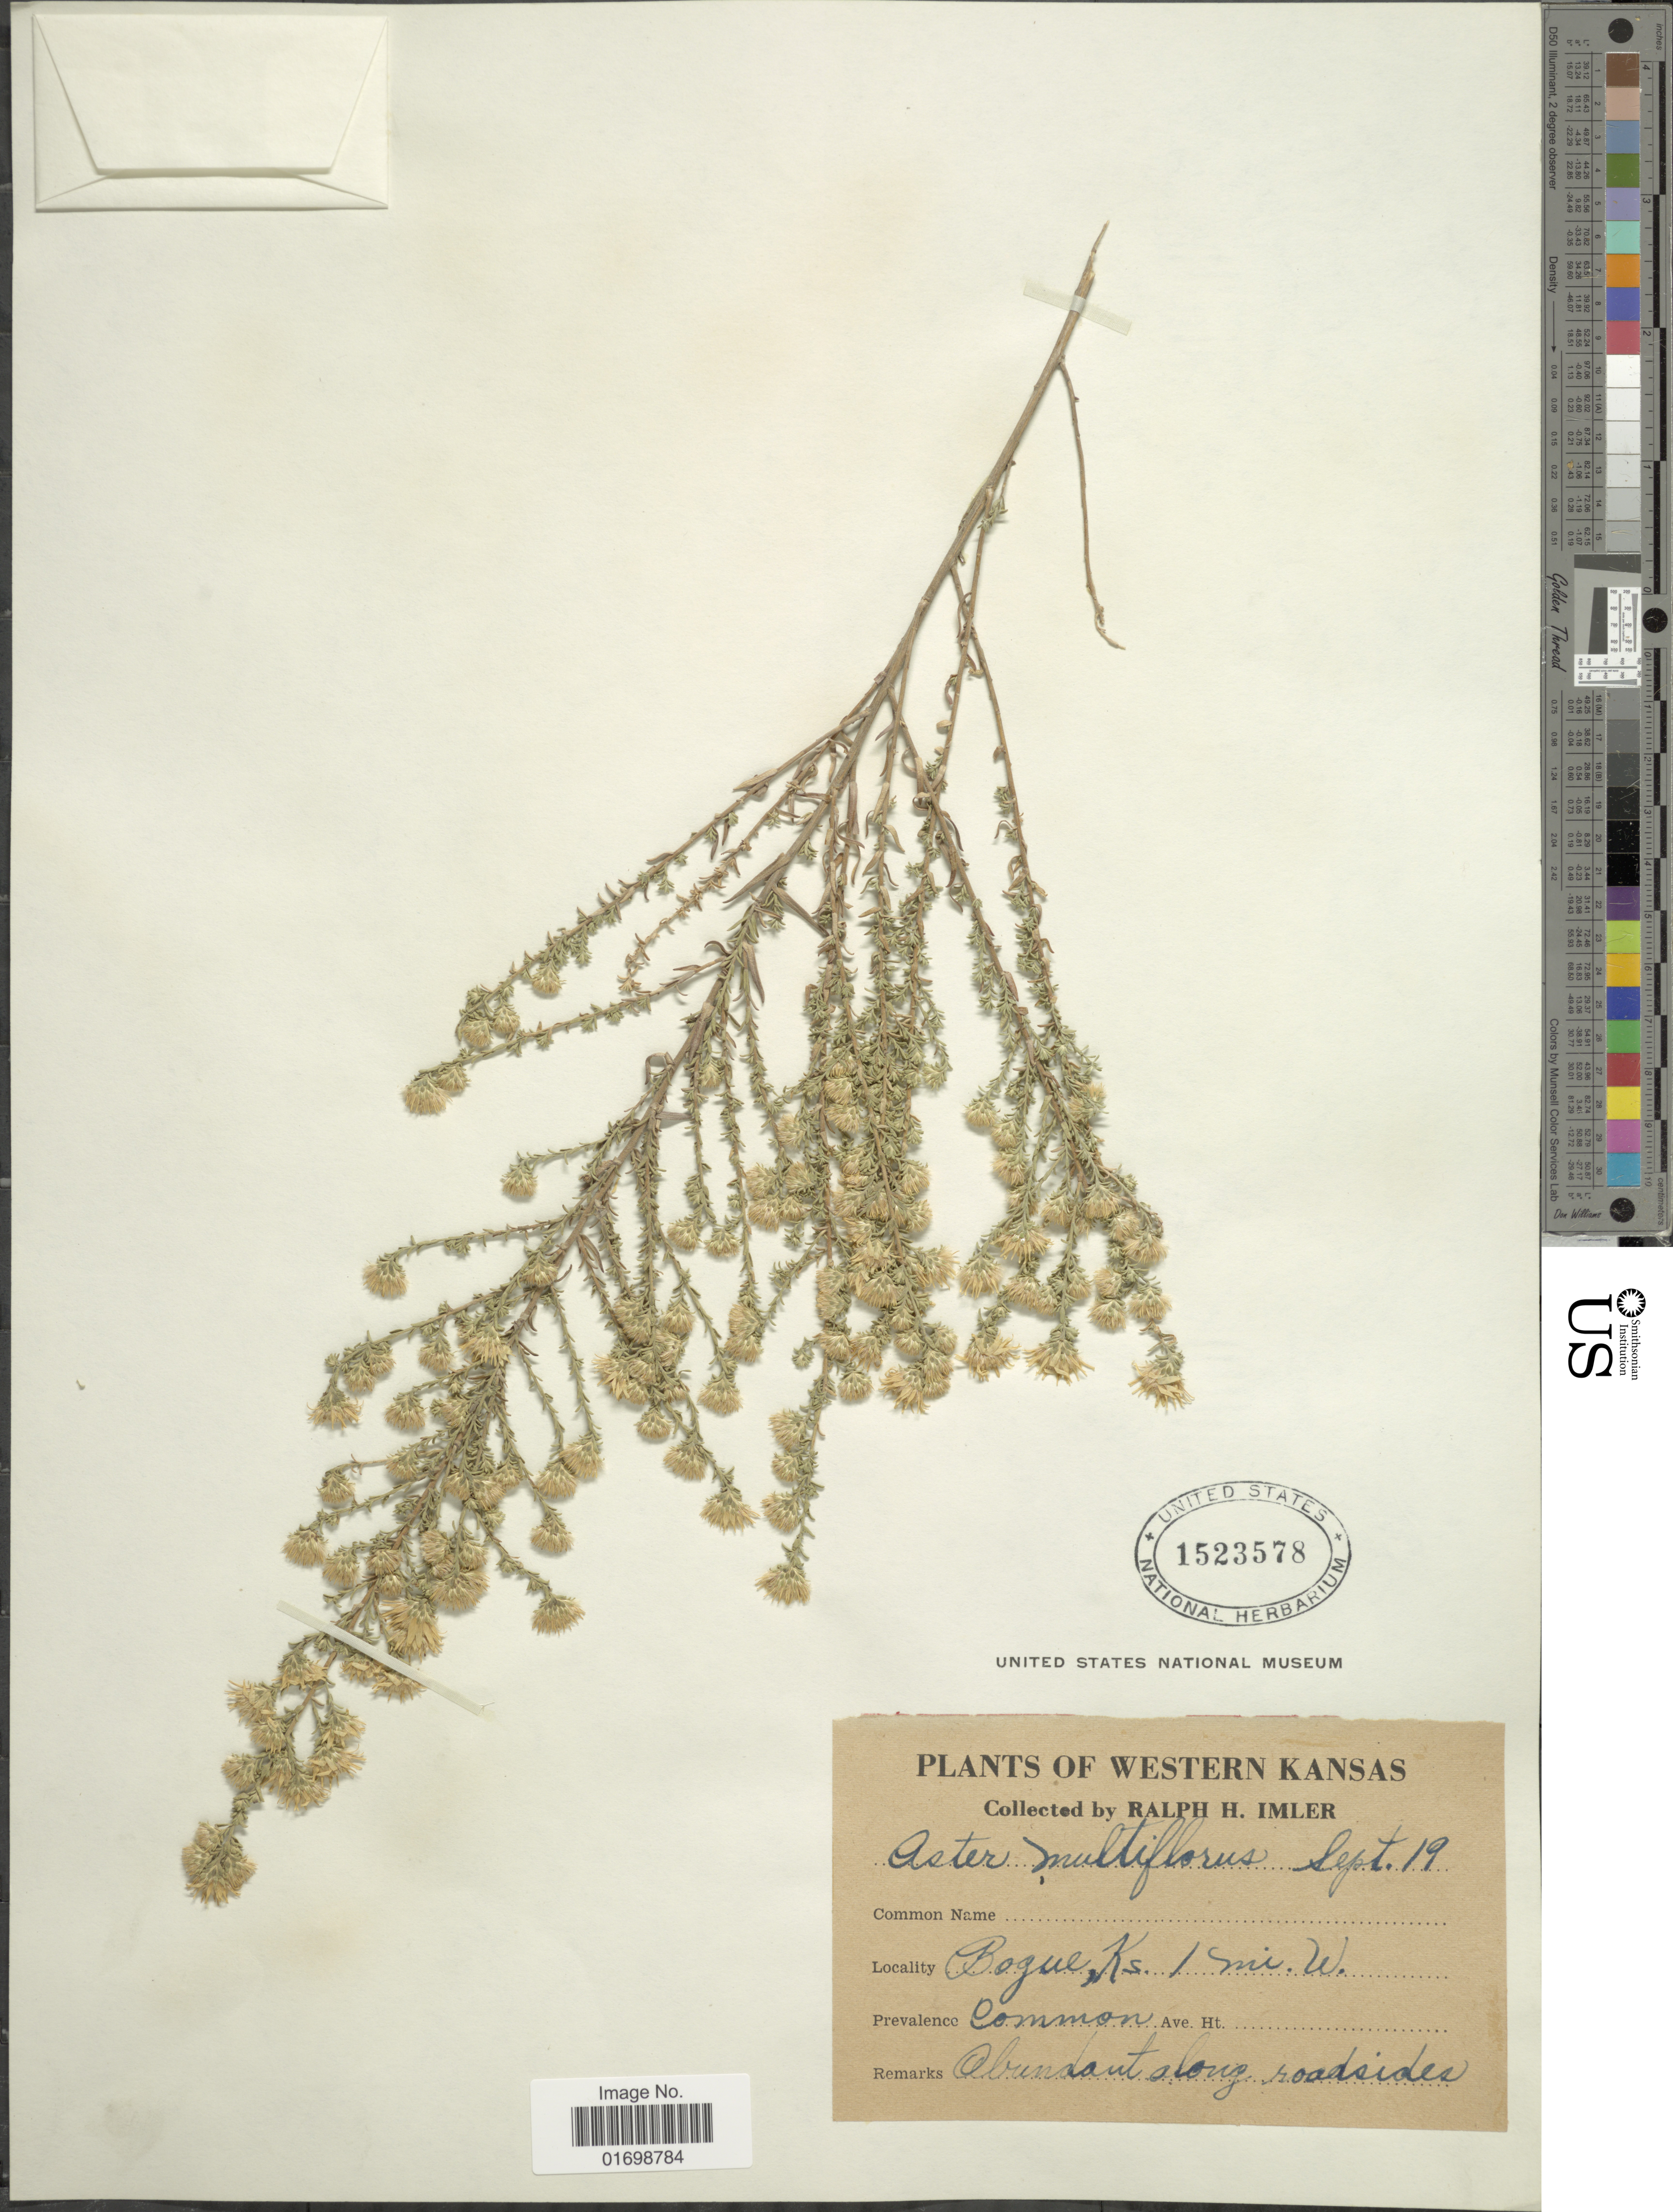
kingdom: Plantae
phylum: Tracheophyta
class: Magnoliopsida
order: Asterales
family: Asteraceae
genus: Symphyotrichum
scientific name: Symphyotrichum ericoides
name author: (L.) G.L. Nesom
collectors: R. Imler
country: United States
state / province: Kansas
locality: Western Kansas, Bogue, Ks 1 mi. W., abundant along roadside.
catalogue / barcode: US 1523578